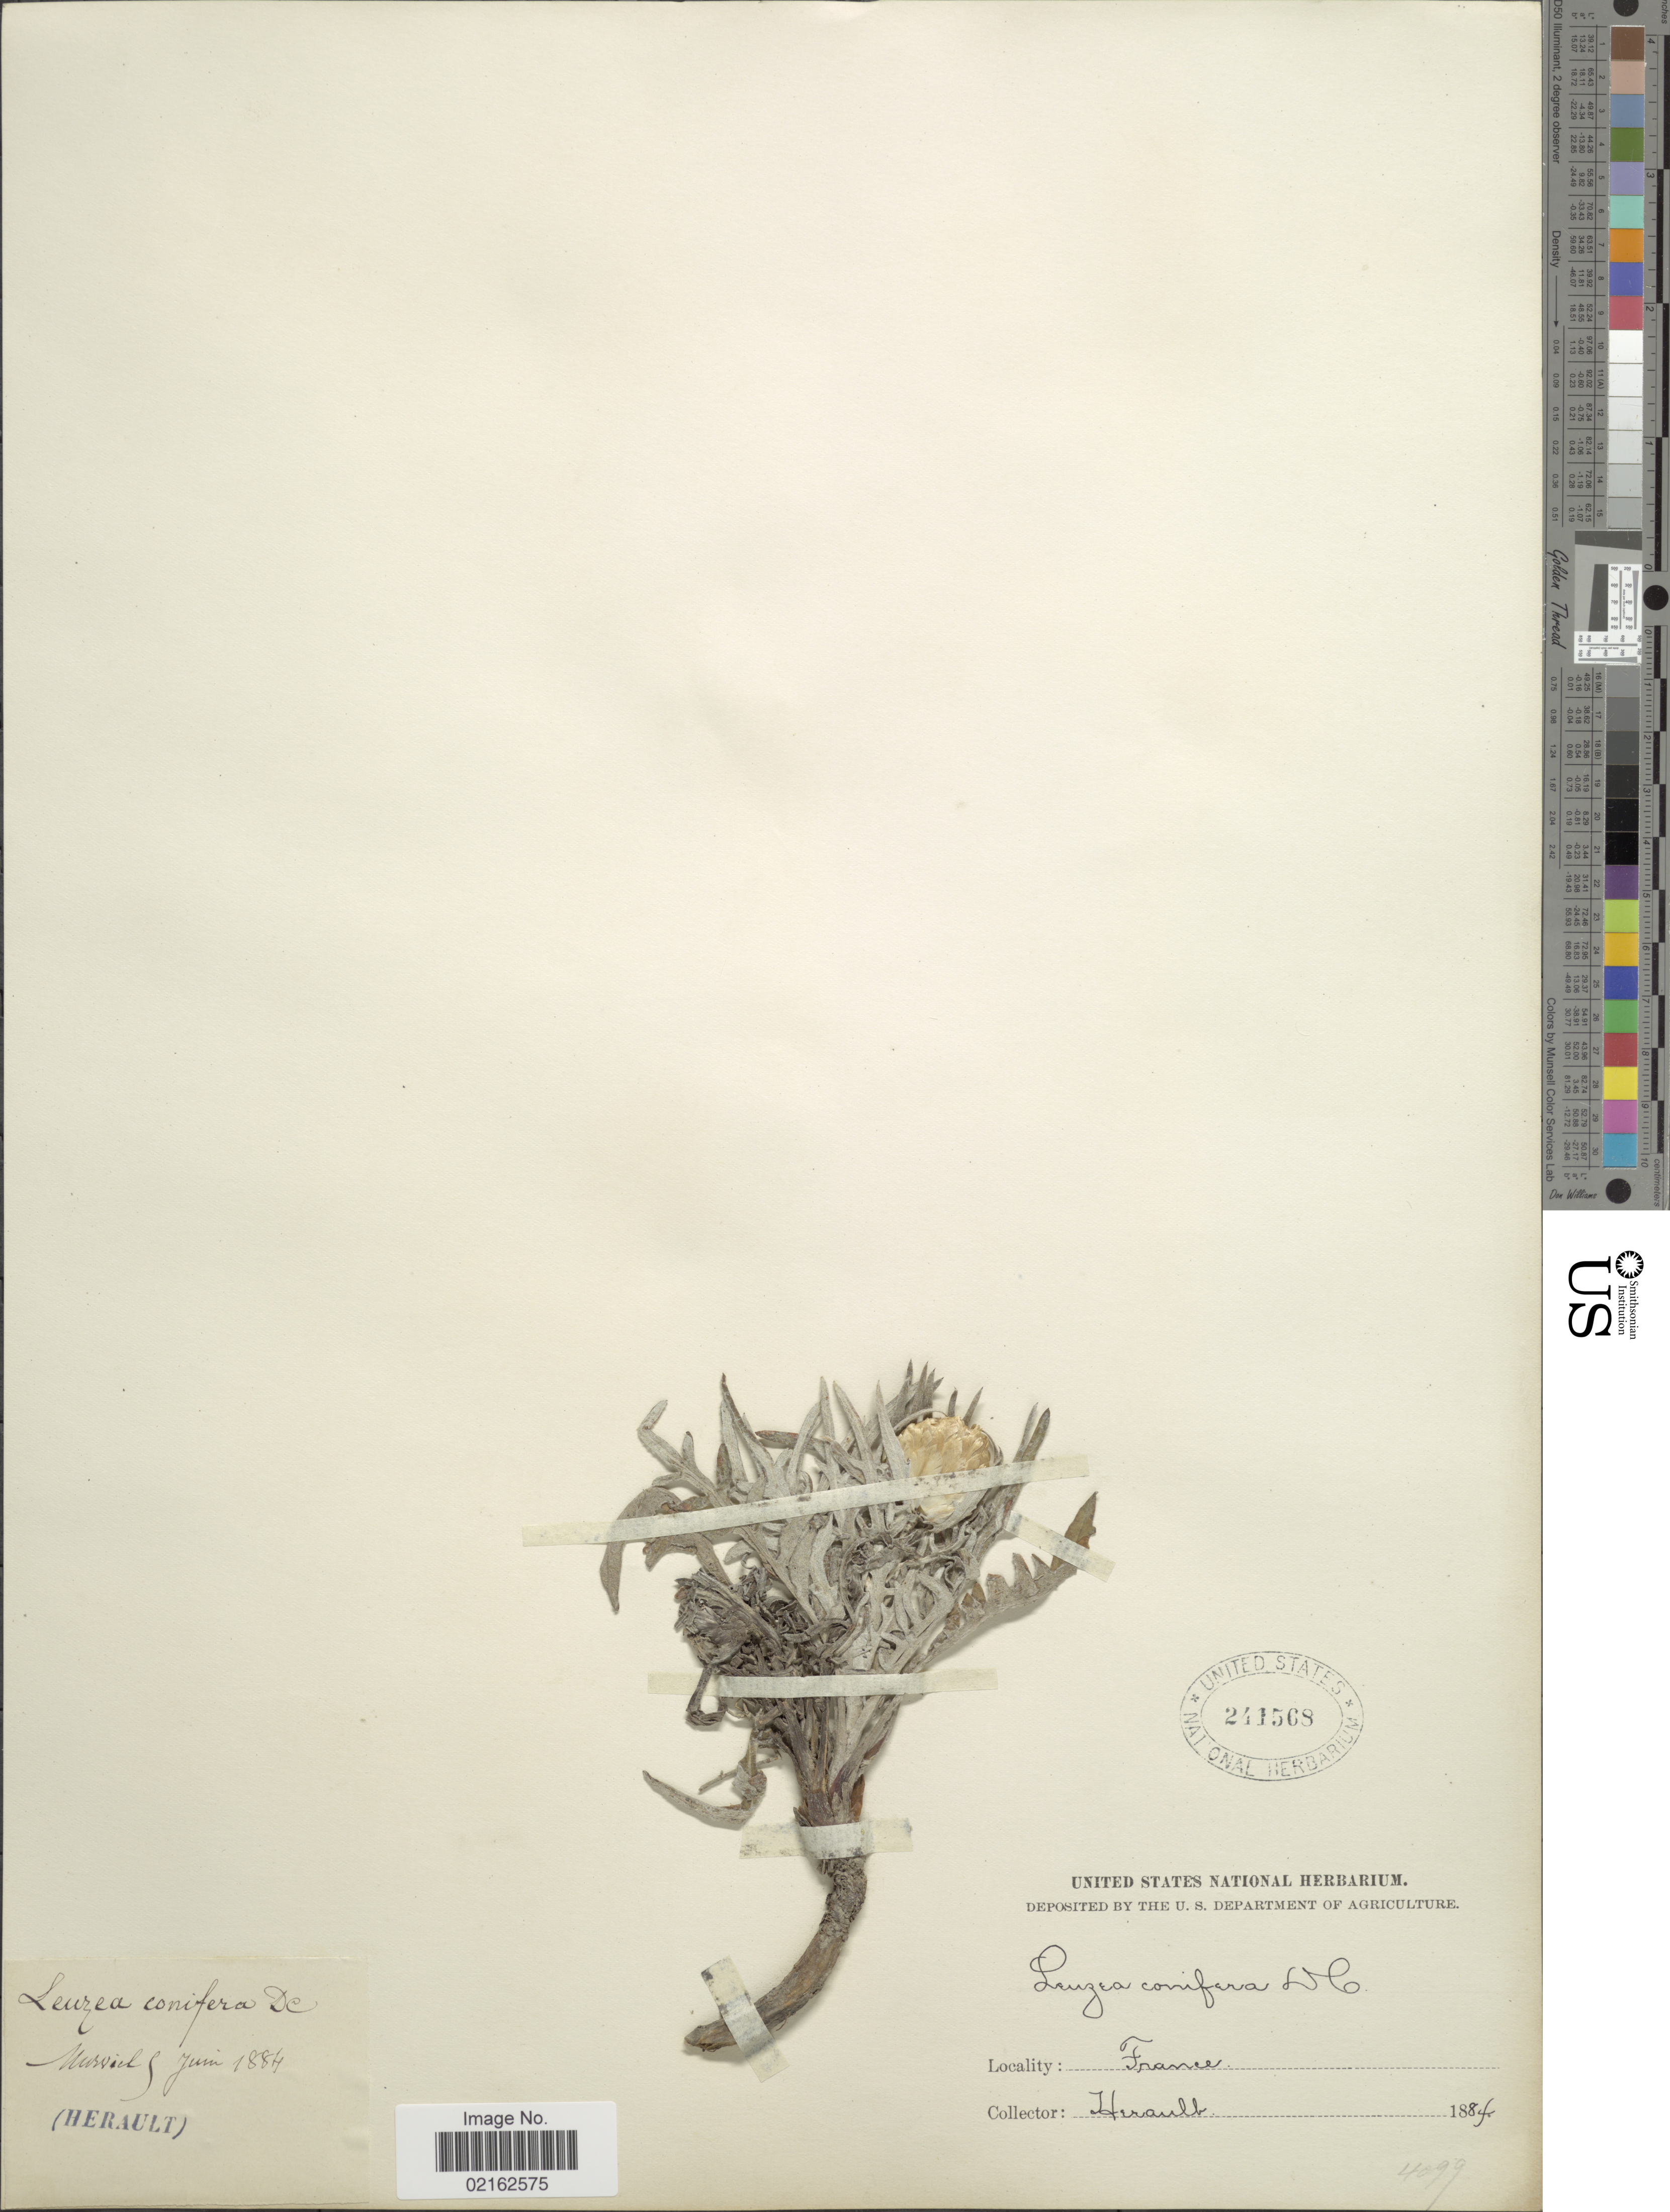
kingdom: Plantae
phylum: Tracheophyta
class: Magnoliopsida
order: Asterales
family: Asteraceae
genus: Leuzea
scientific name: Leuzea conifera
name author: (L.) DC.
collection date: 1884-06-05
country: France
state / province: Occitanie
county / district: Hérault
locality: Murviel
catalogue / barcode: US 241568